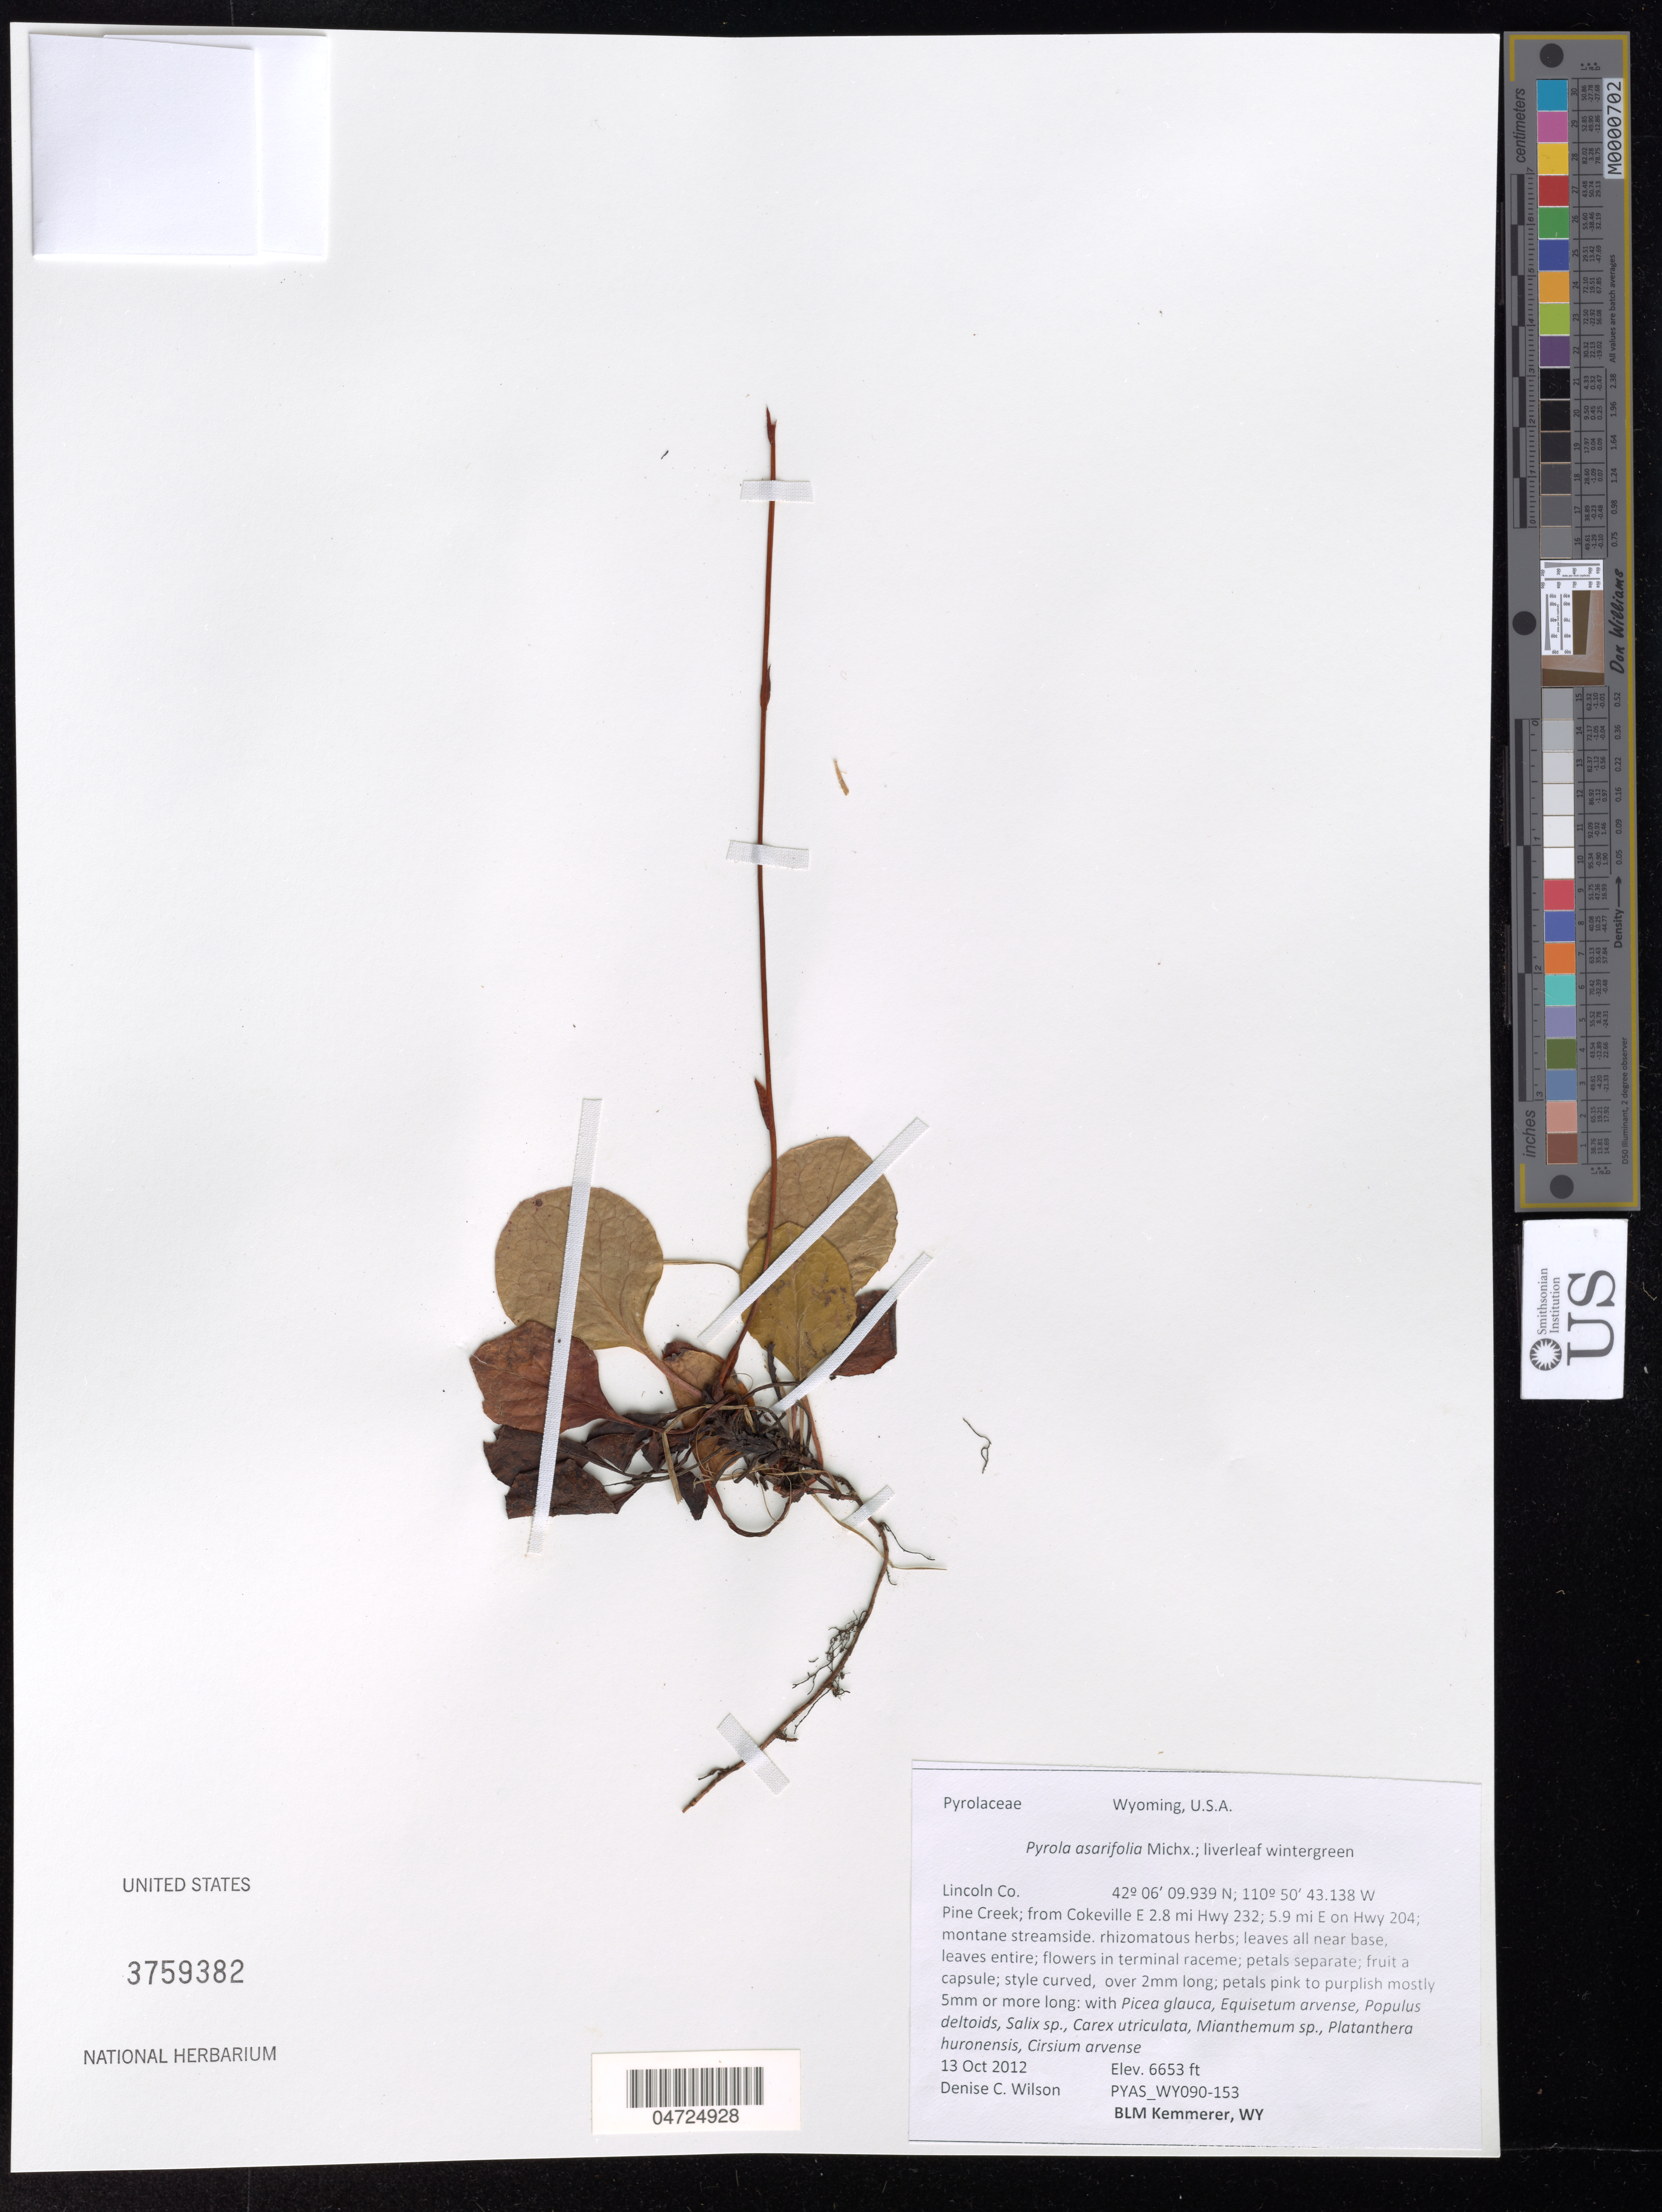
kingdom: Plantae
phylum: Tracheophyta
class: Magnoliopsida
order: Ericales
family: Ericaceae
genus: Pyrola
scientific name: Pyrola asarifolia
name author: Michx.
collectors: D. Wilson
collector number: PYAS_WY090-153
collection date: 2012-10-13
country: United States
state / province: Wyoming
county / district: Lincoln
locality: Lincoln Co. Pine Creek; from Cokeville E 2.8 mi Hwy 232; 5.9 mi E on Hwy 204.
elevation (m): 2028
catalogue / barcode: US 3759382